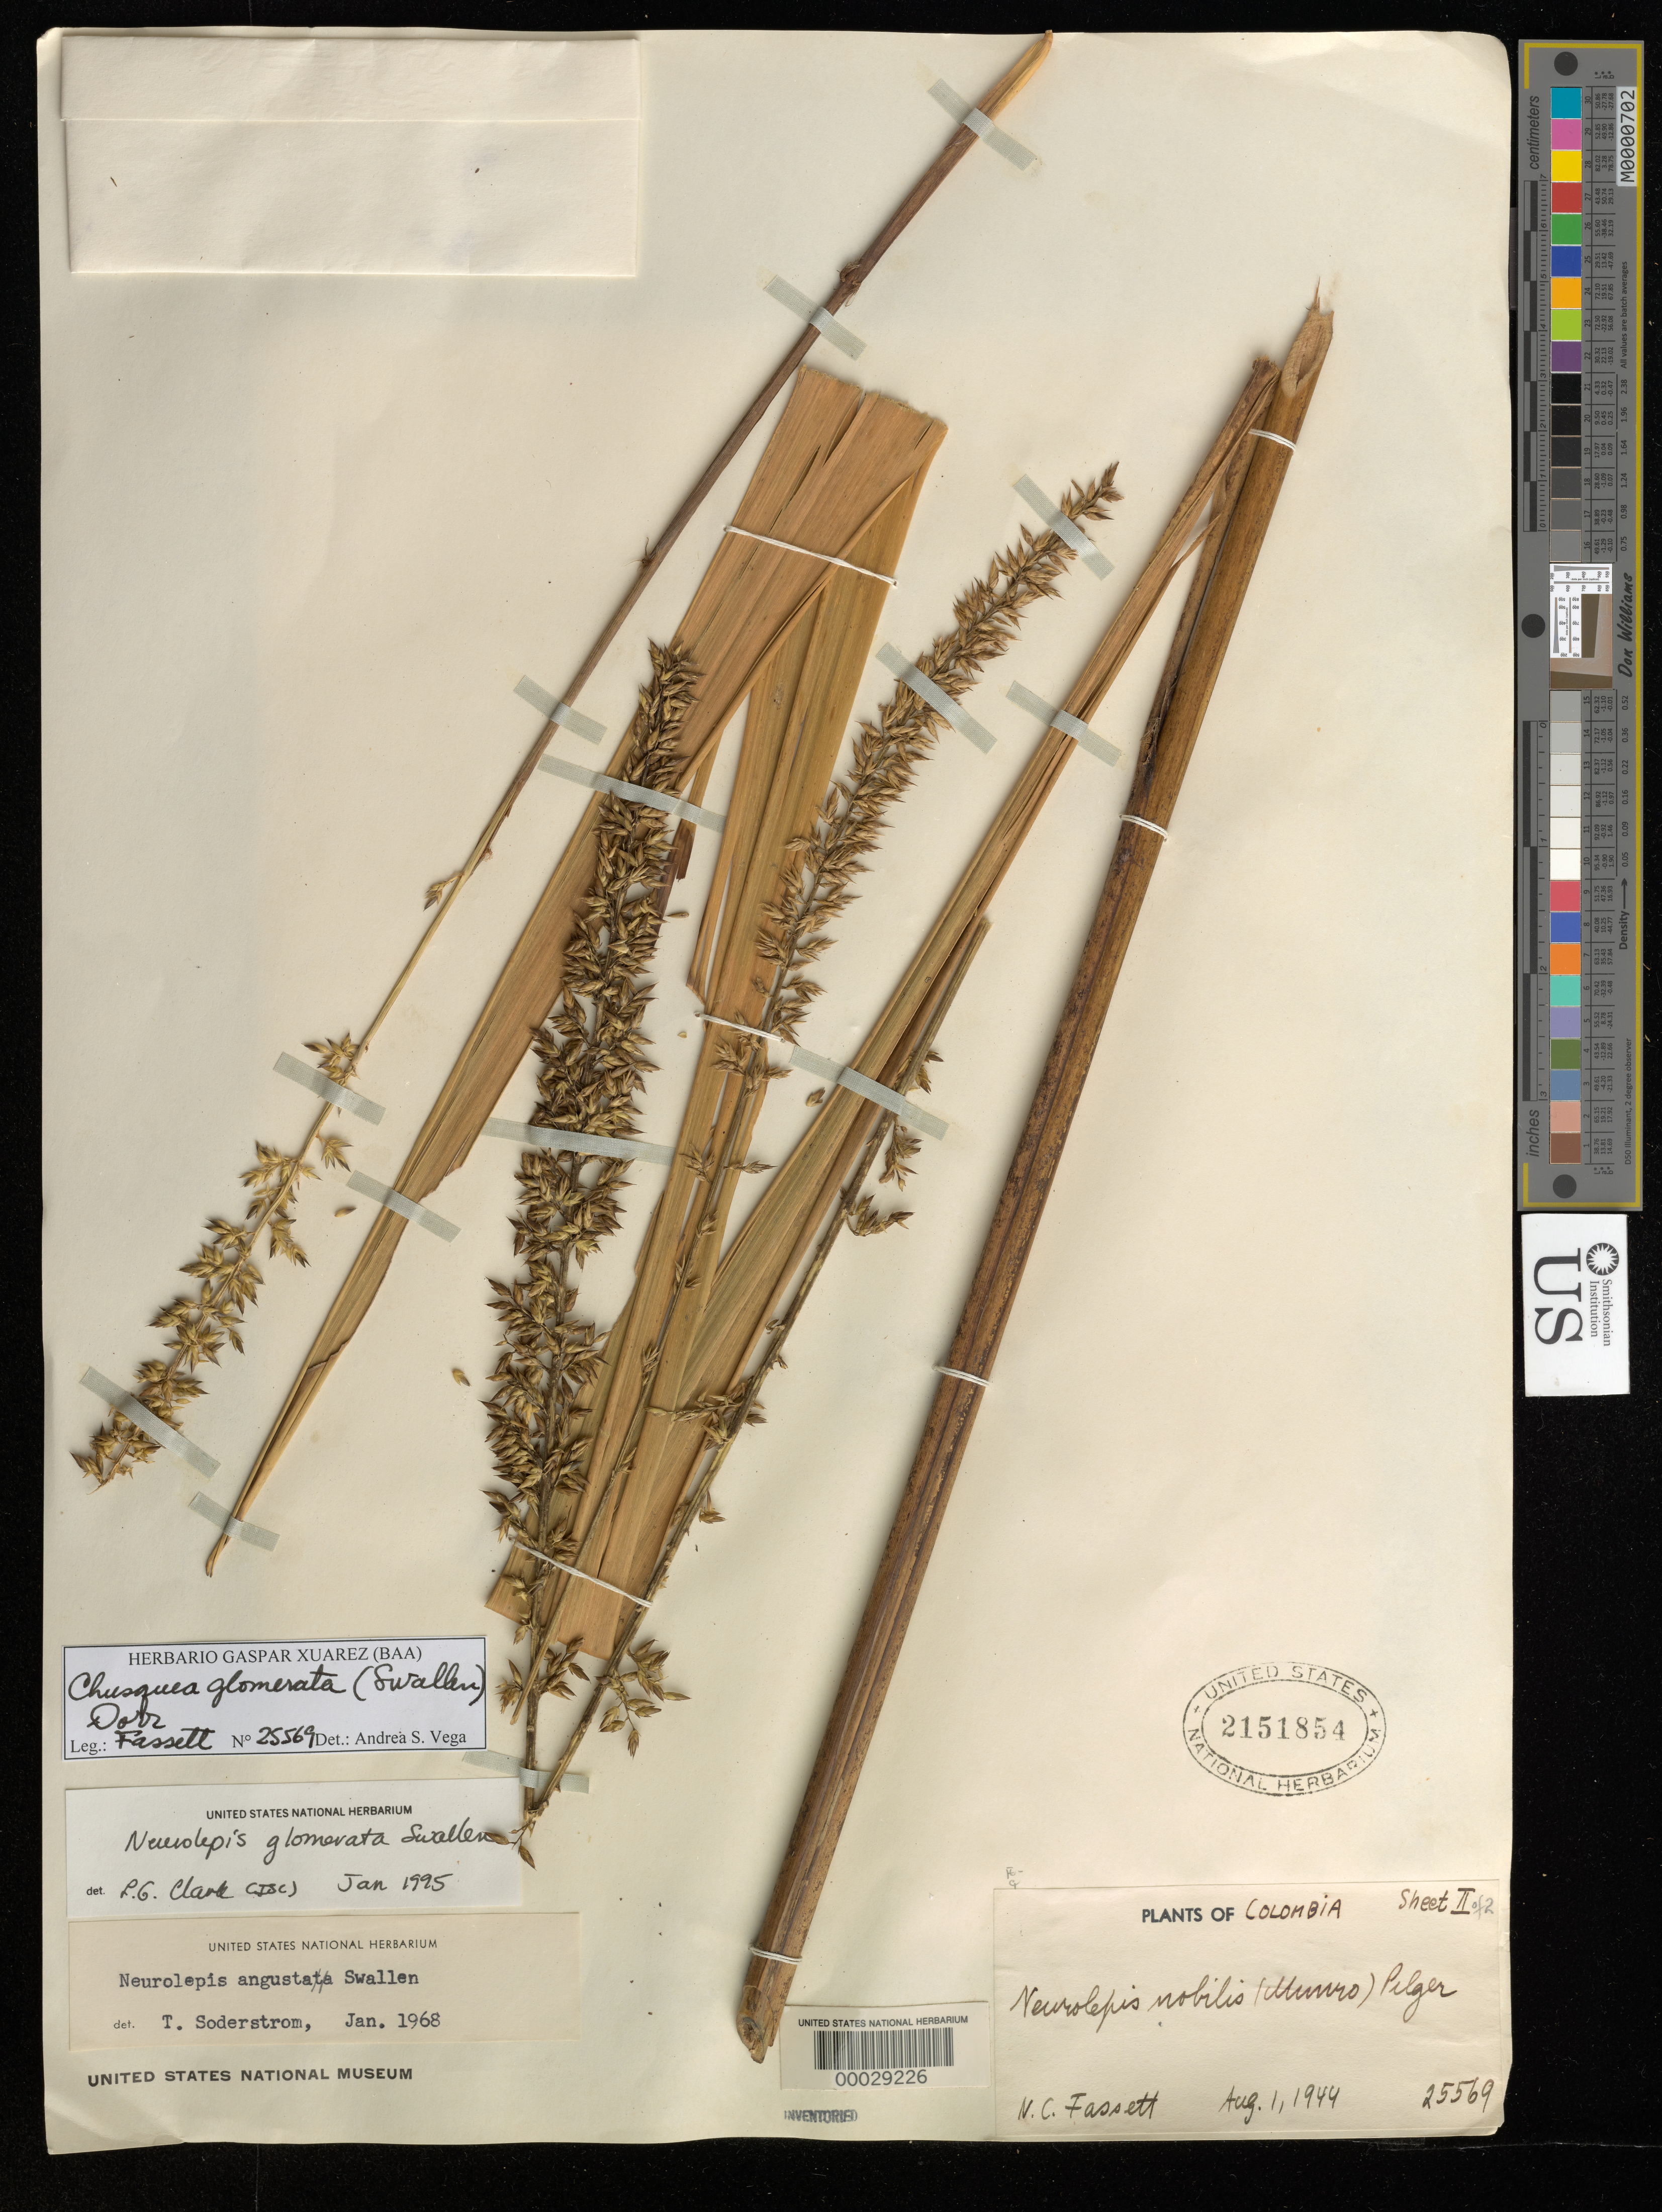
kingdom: Plantae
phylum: Tracheophyta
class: Liliopsida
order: Poales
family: Poaceae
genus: Chusquea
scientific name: Chusquea glomerata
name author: (Swallen) Dorr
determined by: Vega, A. S.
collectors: N. C. Fassett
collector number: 25569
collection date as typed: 01 Aug 1944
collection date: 1944-08-01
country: Colombia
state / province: Santander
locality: Mt. San Antonia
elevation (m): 2532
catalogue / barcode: US 2151854